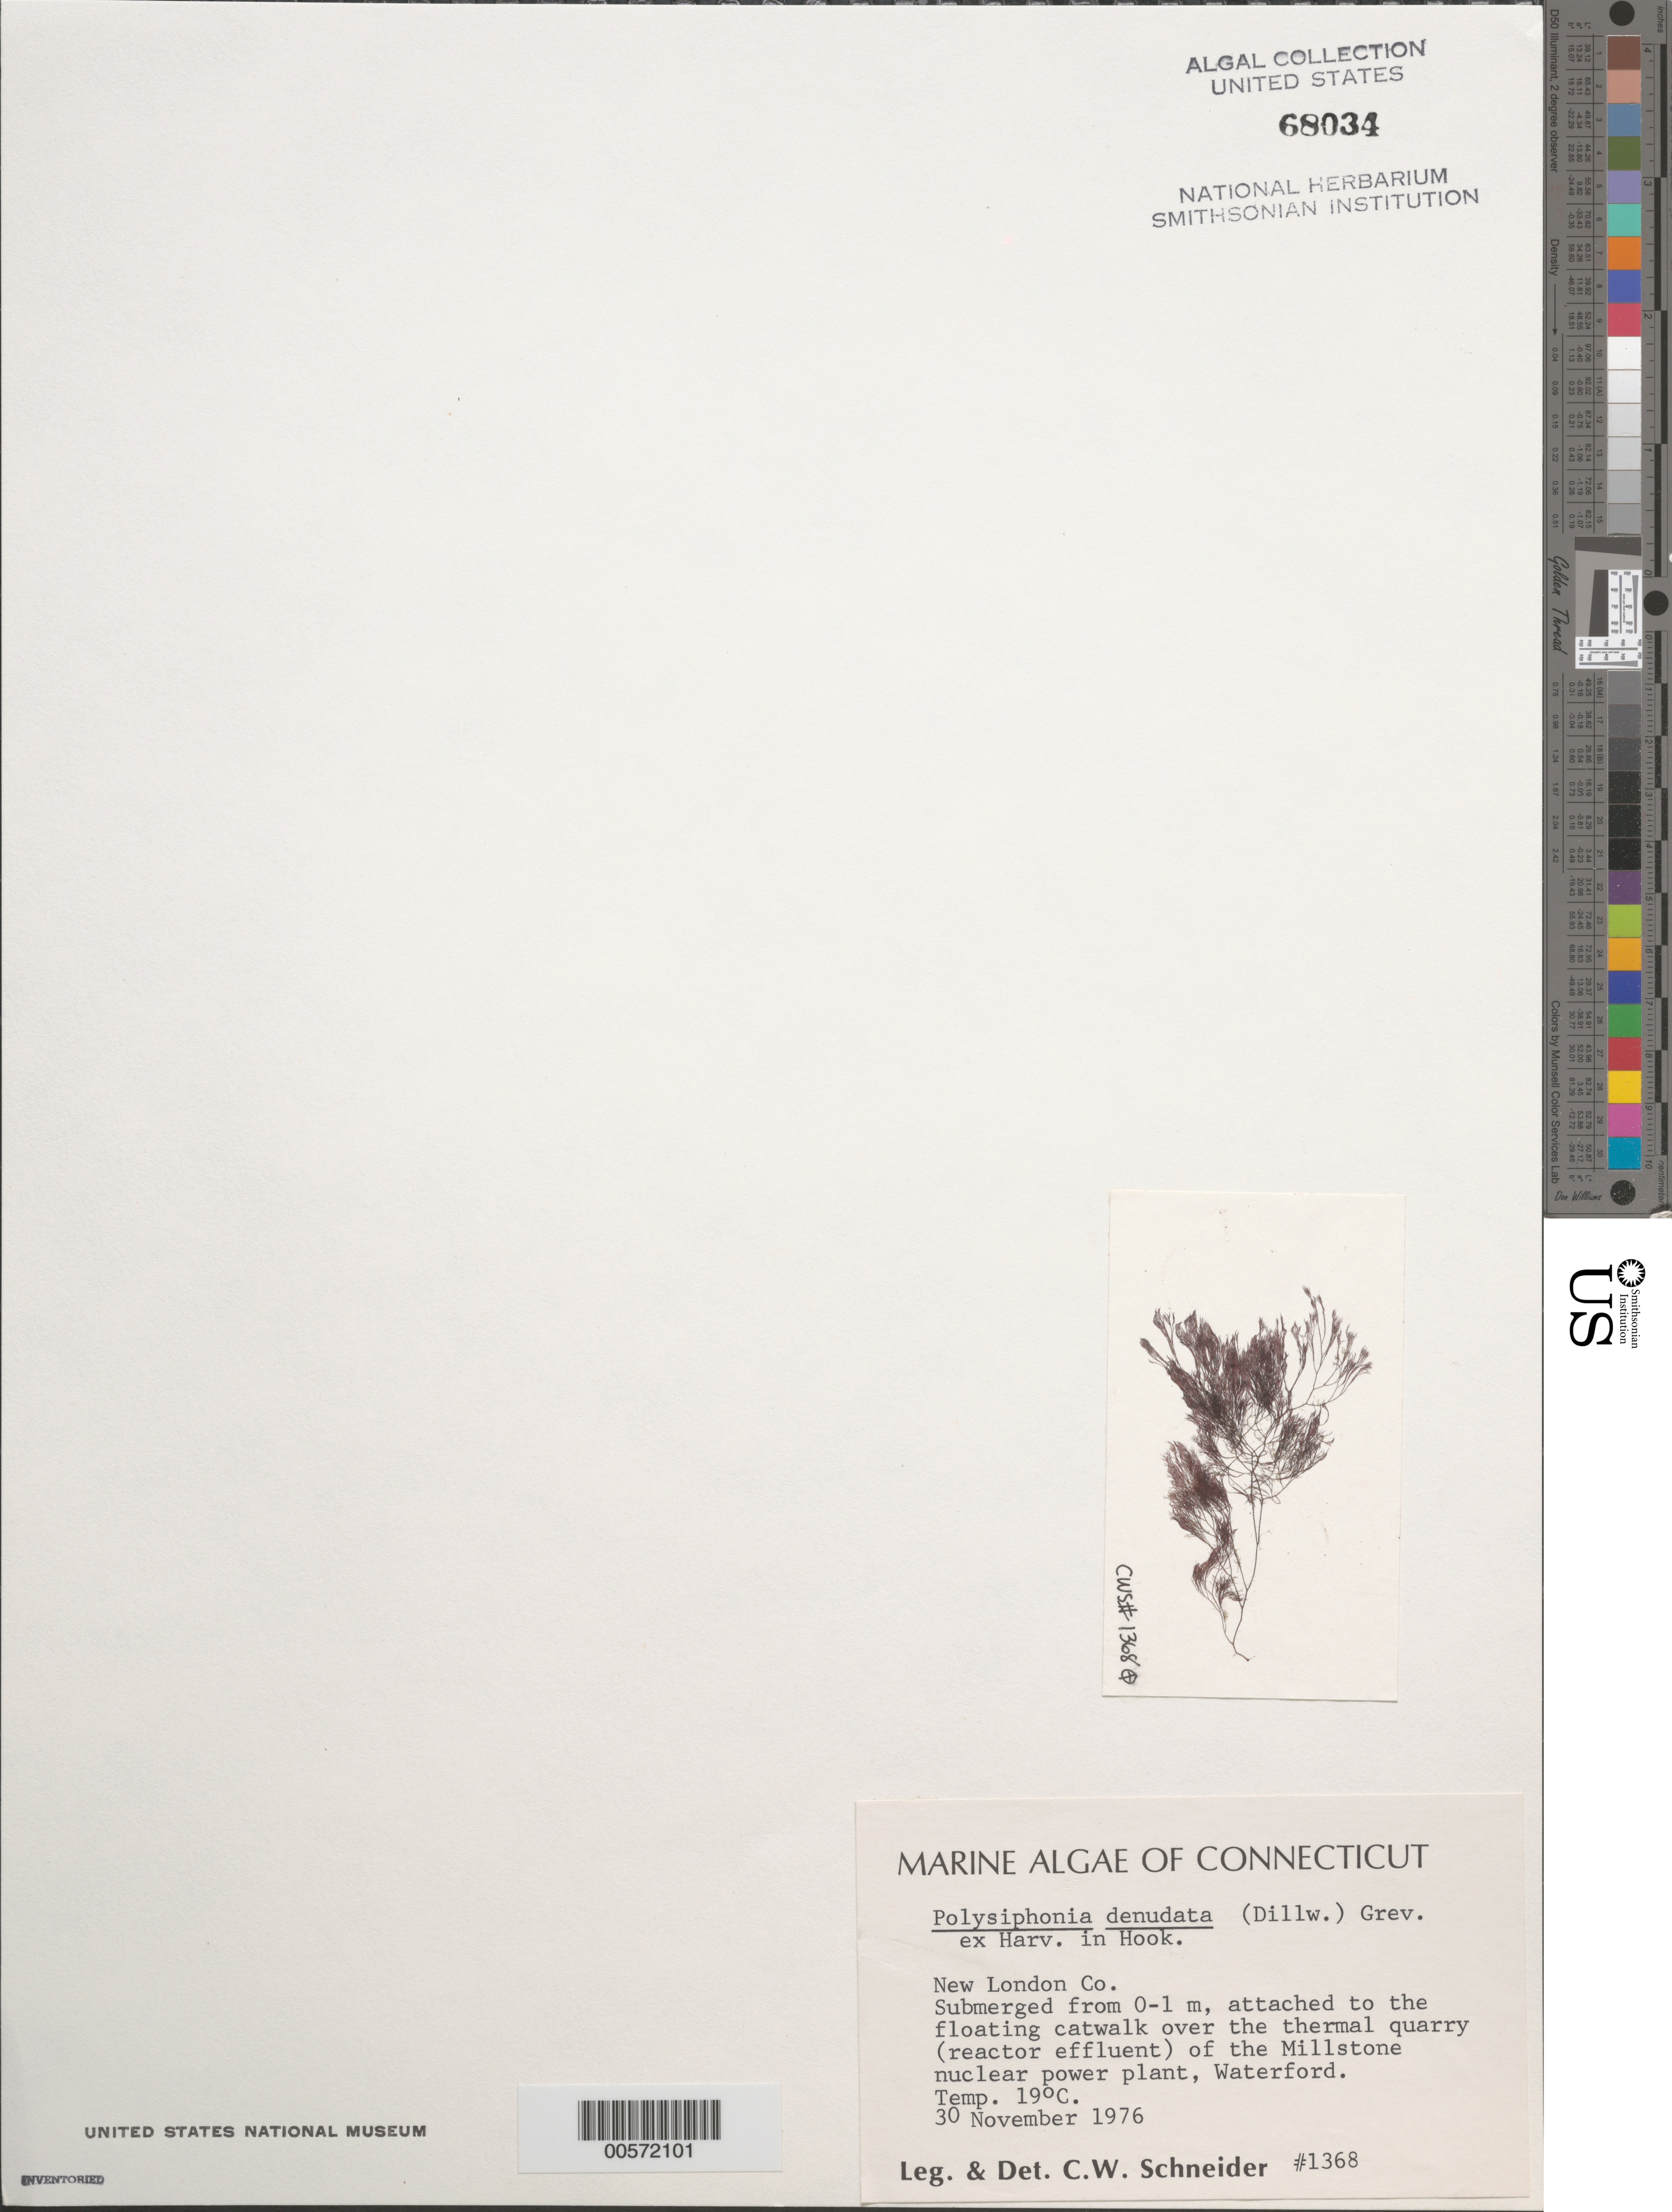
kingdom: Plantae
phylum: Rhodophyta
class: Florideophyceae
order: Ceramiales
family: Rhodomelaceae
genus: Carradoriella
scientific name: Carradoriella denudata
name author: (Dillwyn) Savoie & G.W. Saunders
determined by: Algae name updating Project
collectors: C. W. Schneider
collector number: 1368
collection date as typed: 30 Nov 1976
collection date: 1976-11-30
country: United States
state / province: Connecticut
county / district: New London County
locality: Millstone Point Nuclear Power Plant, Waterford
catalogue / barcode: US 68034